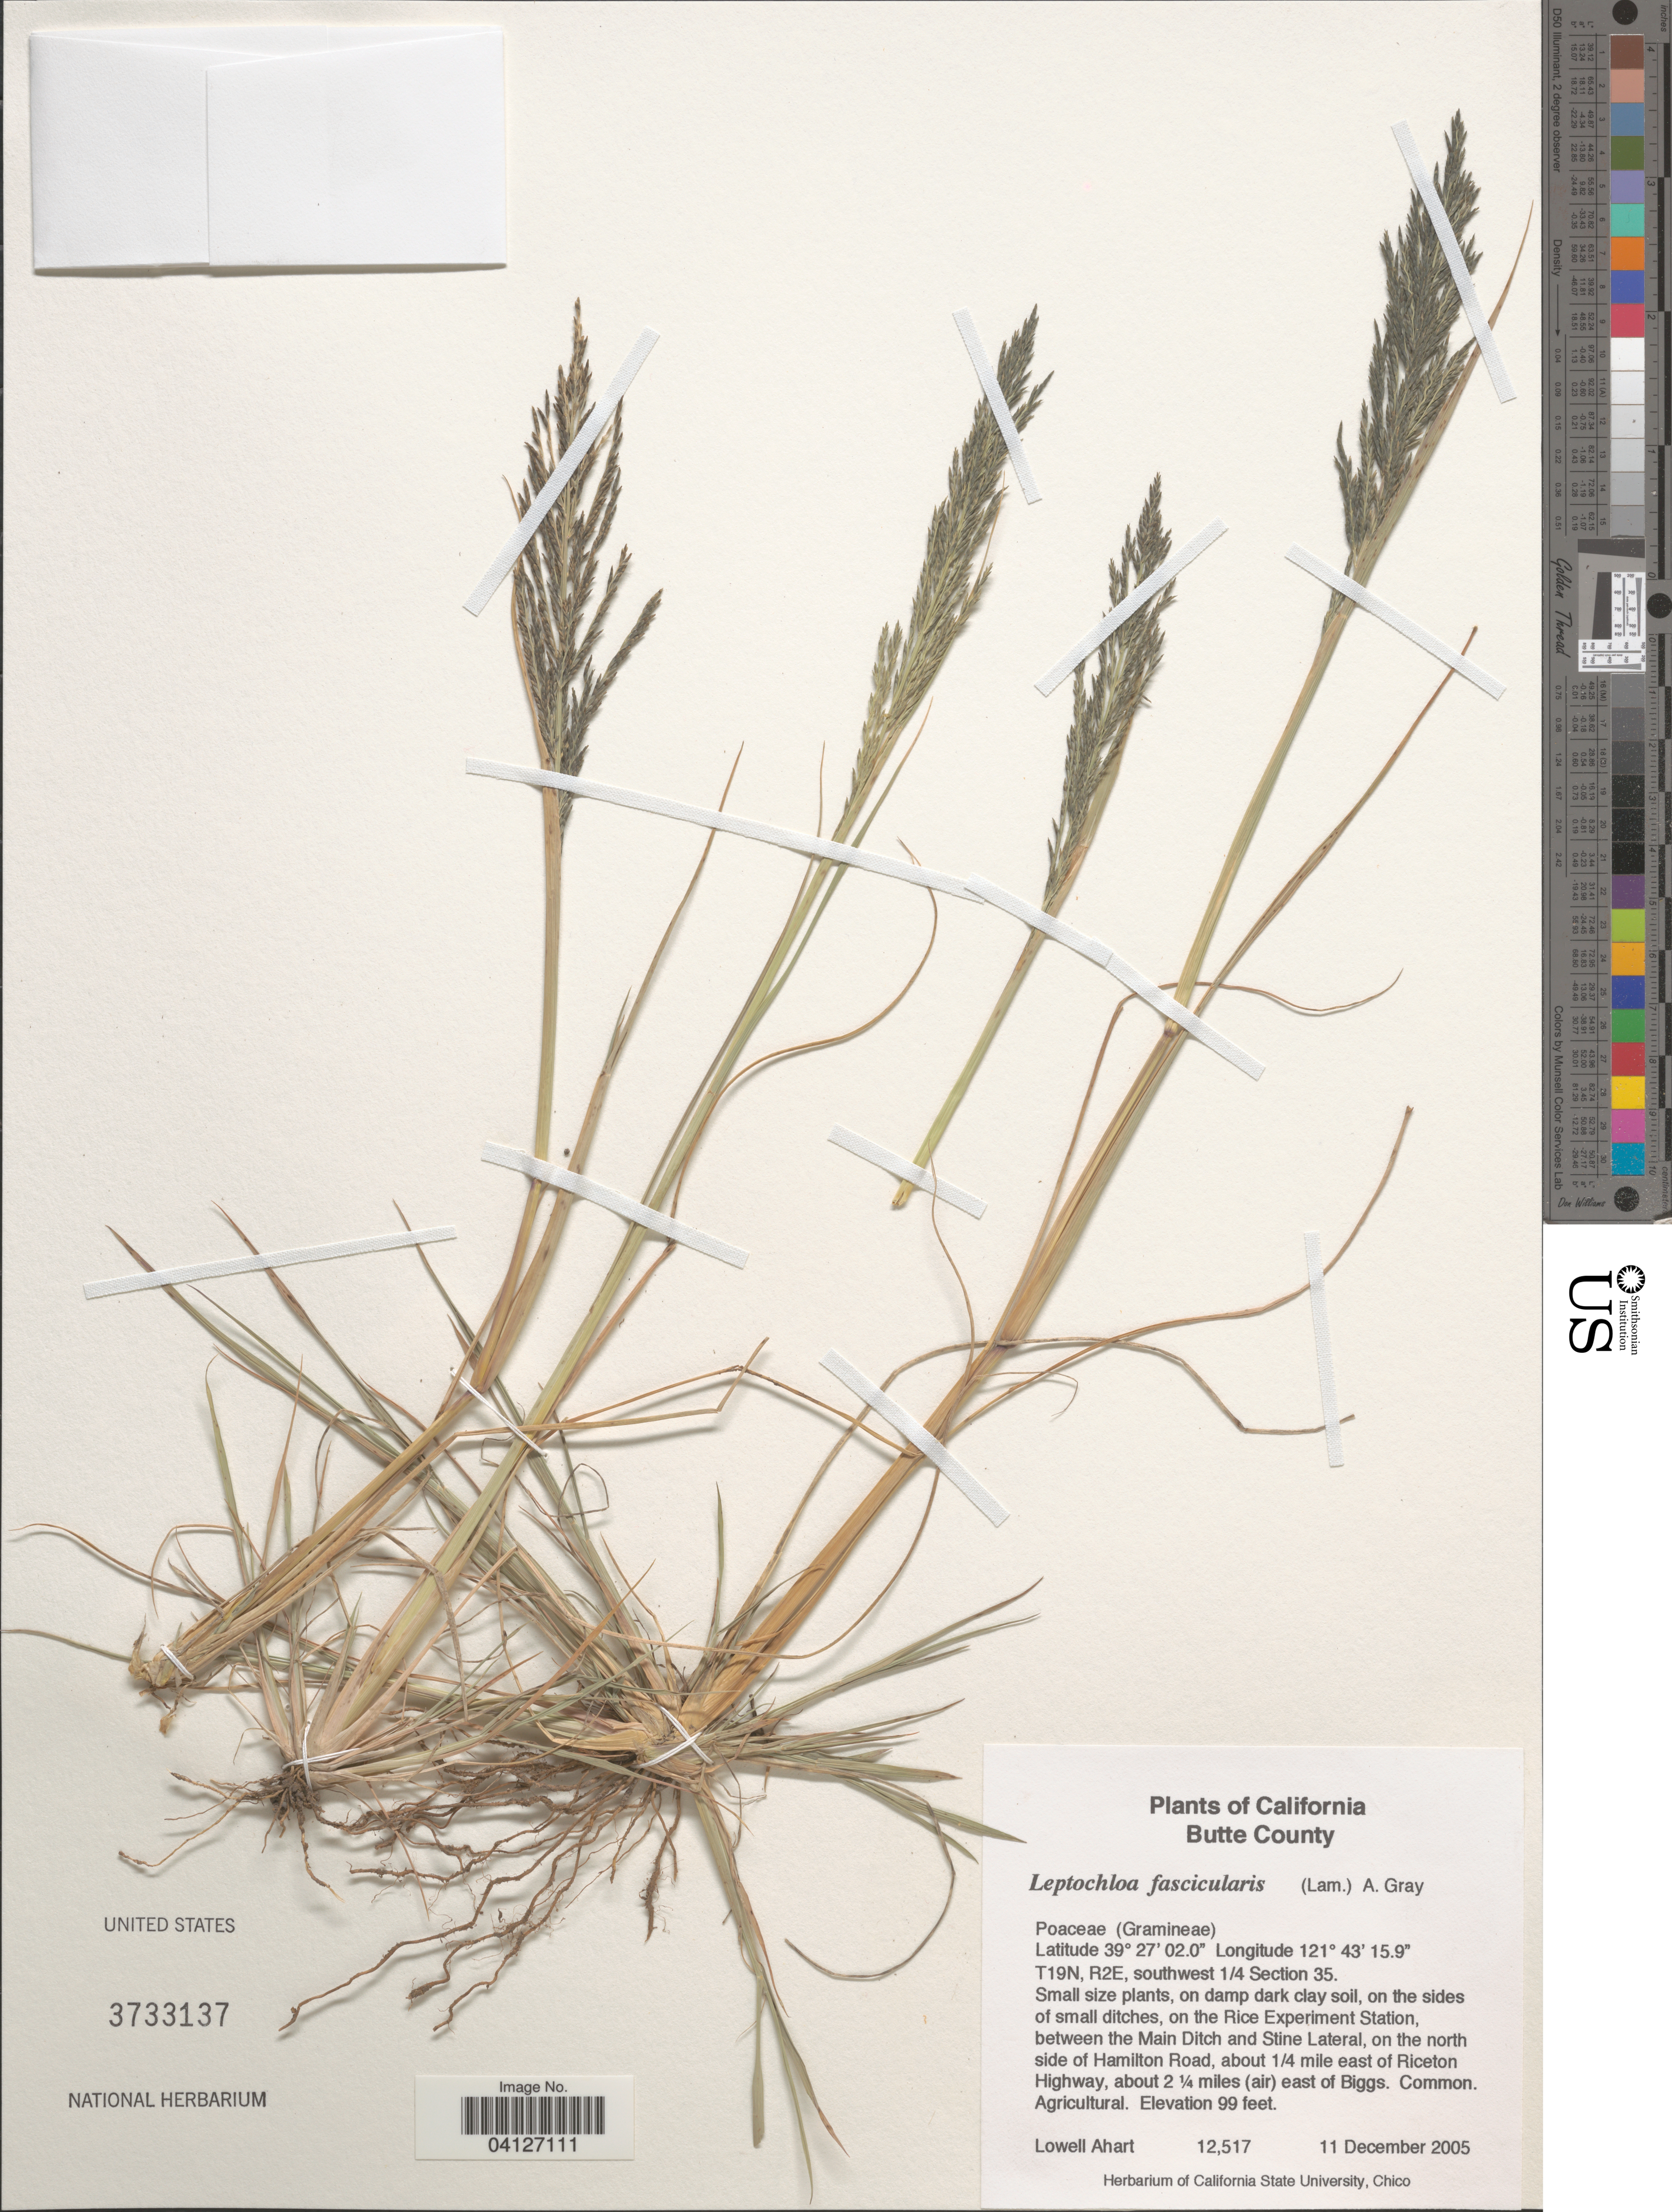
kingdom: Plantae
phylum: Tracheophyta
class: Liliopsida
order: Poales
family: Poaceae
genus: Leptochloa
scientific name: Leptochloa fascicularis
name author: (Lam.) A. Gray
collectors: L. Ahart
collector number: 12517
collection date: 2005-12-11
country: United States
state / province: California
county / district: Butte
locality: Butte County. T19N, R2E, southwest 1/4 Section 35. On the Rice Experiment Station, between the Main Ditch and Stine Lateral, on the north side of Hamilton Road, about 1/4 mile east of Riceton Highway, about 2 ¼ miles (air) east of Biggs.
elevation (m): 3815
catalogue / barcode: US 3733137